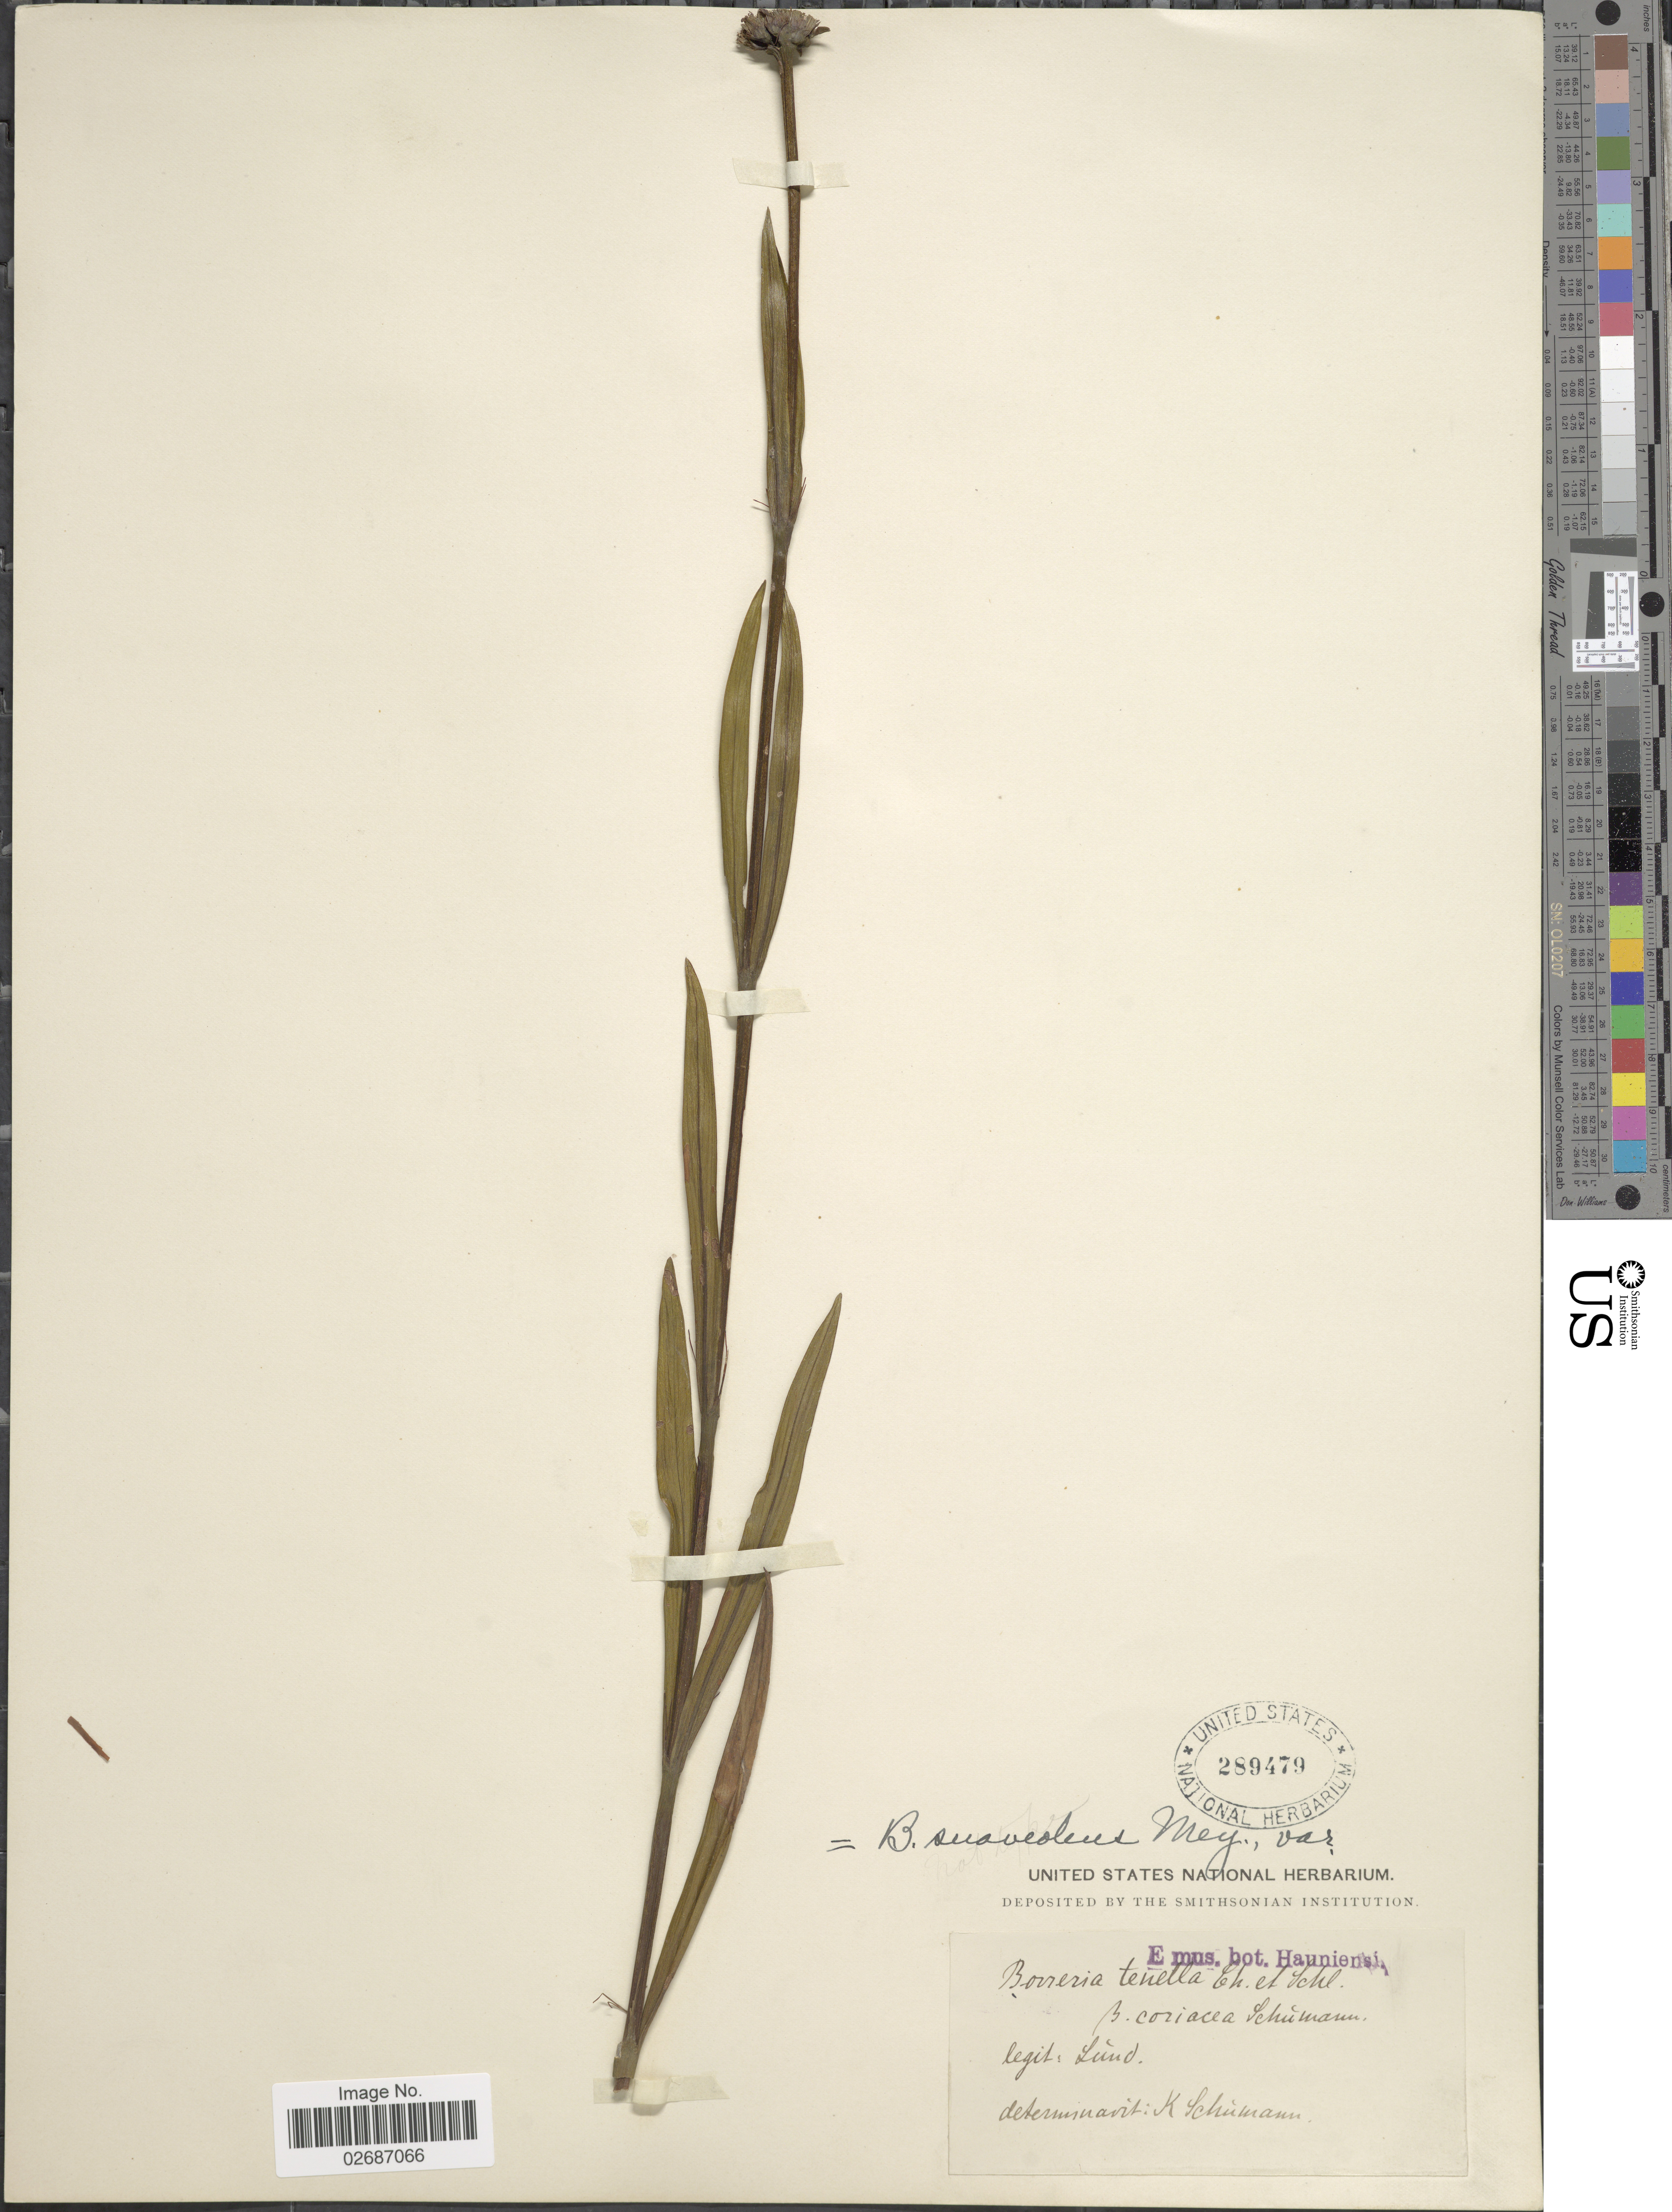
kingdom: Plantae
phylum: Tracheophyta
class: Magnoliopsida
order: Gentianales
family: Rubiaceae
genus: Borreria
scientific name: Borreria suaveolens var. platyphylla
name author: (K. Schum.) Standl.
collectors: Lund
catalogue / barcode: US 289479